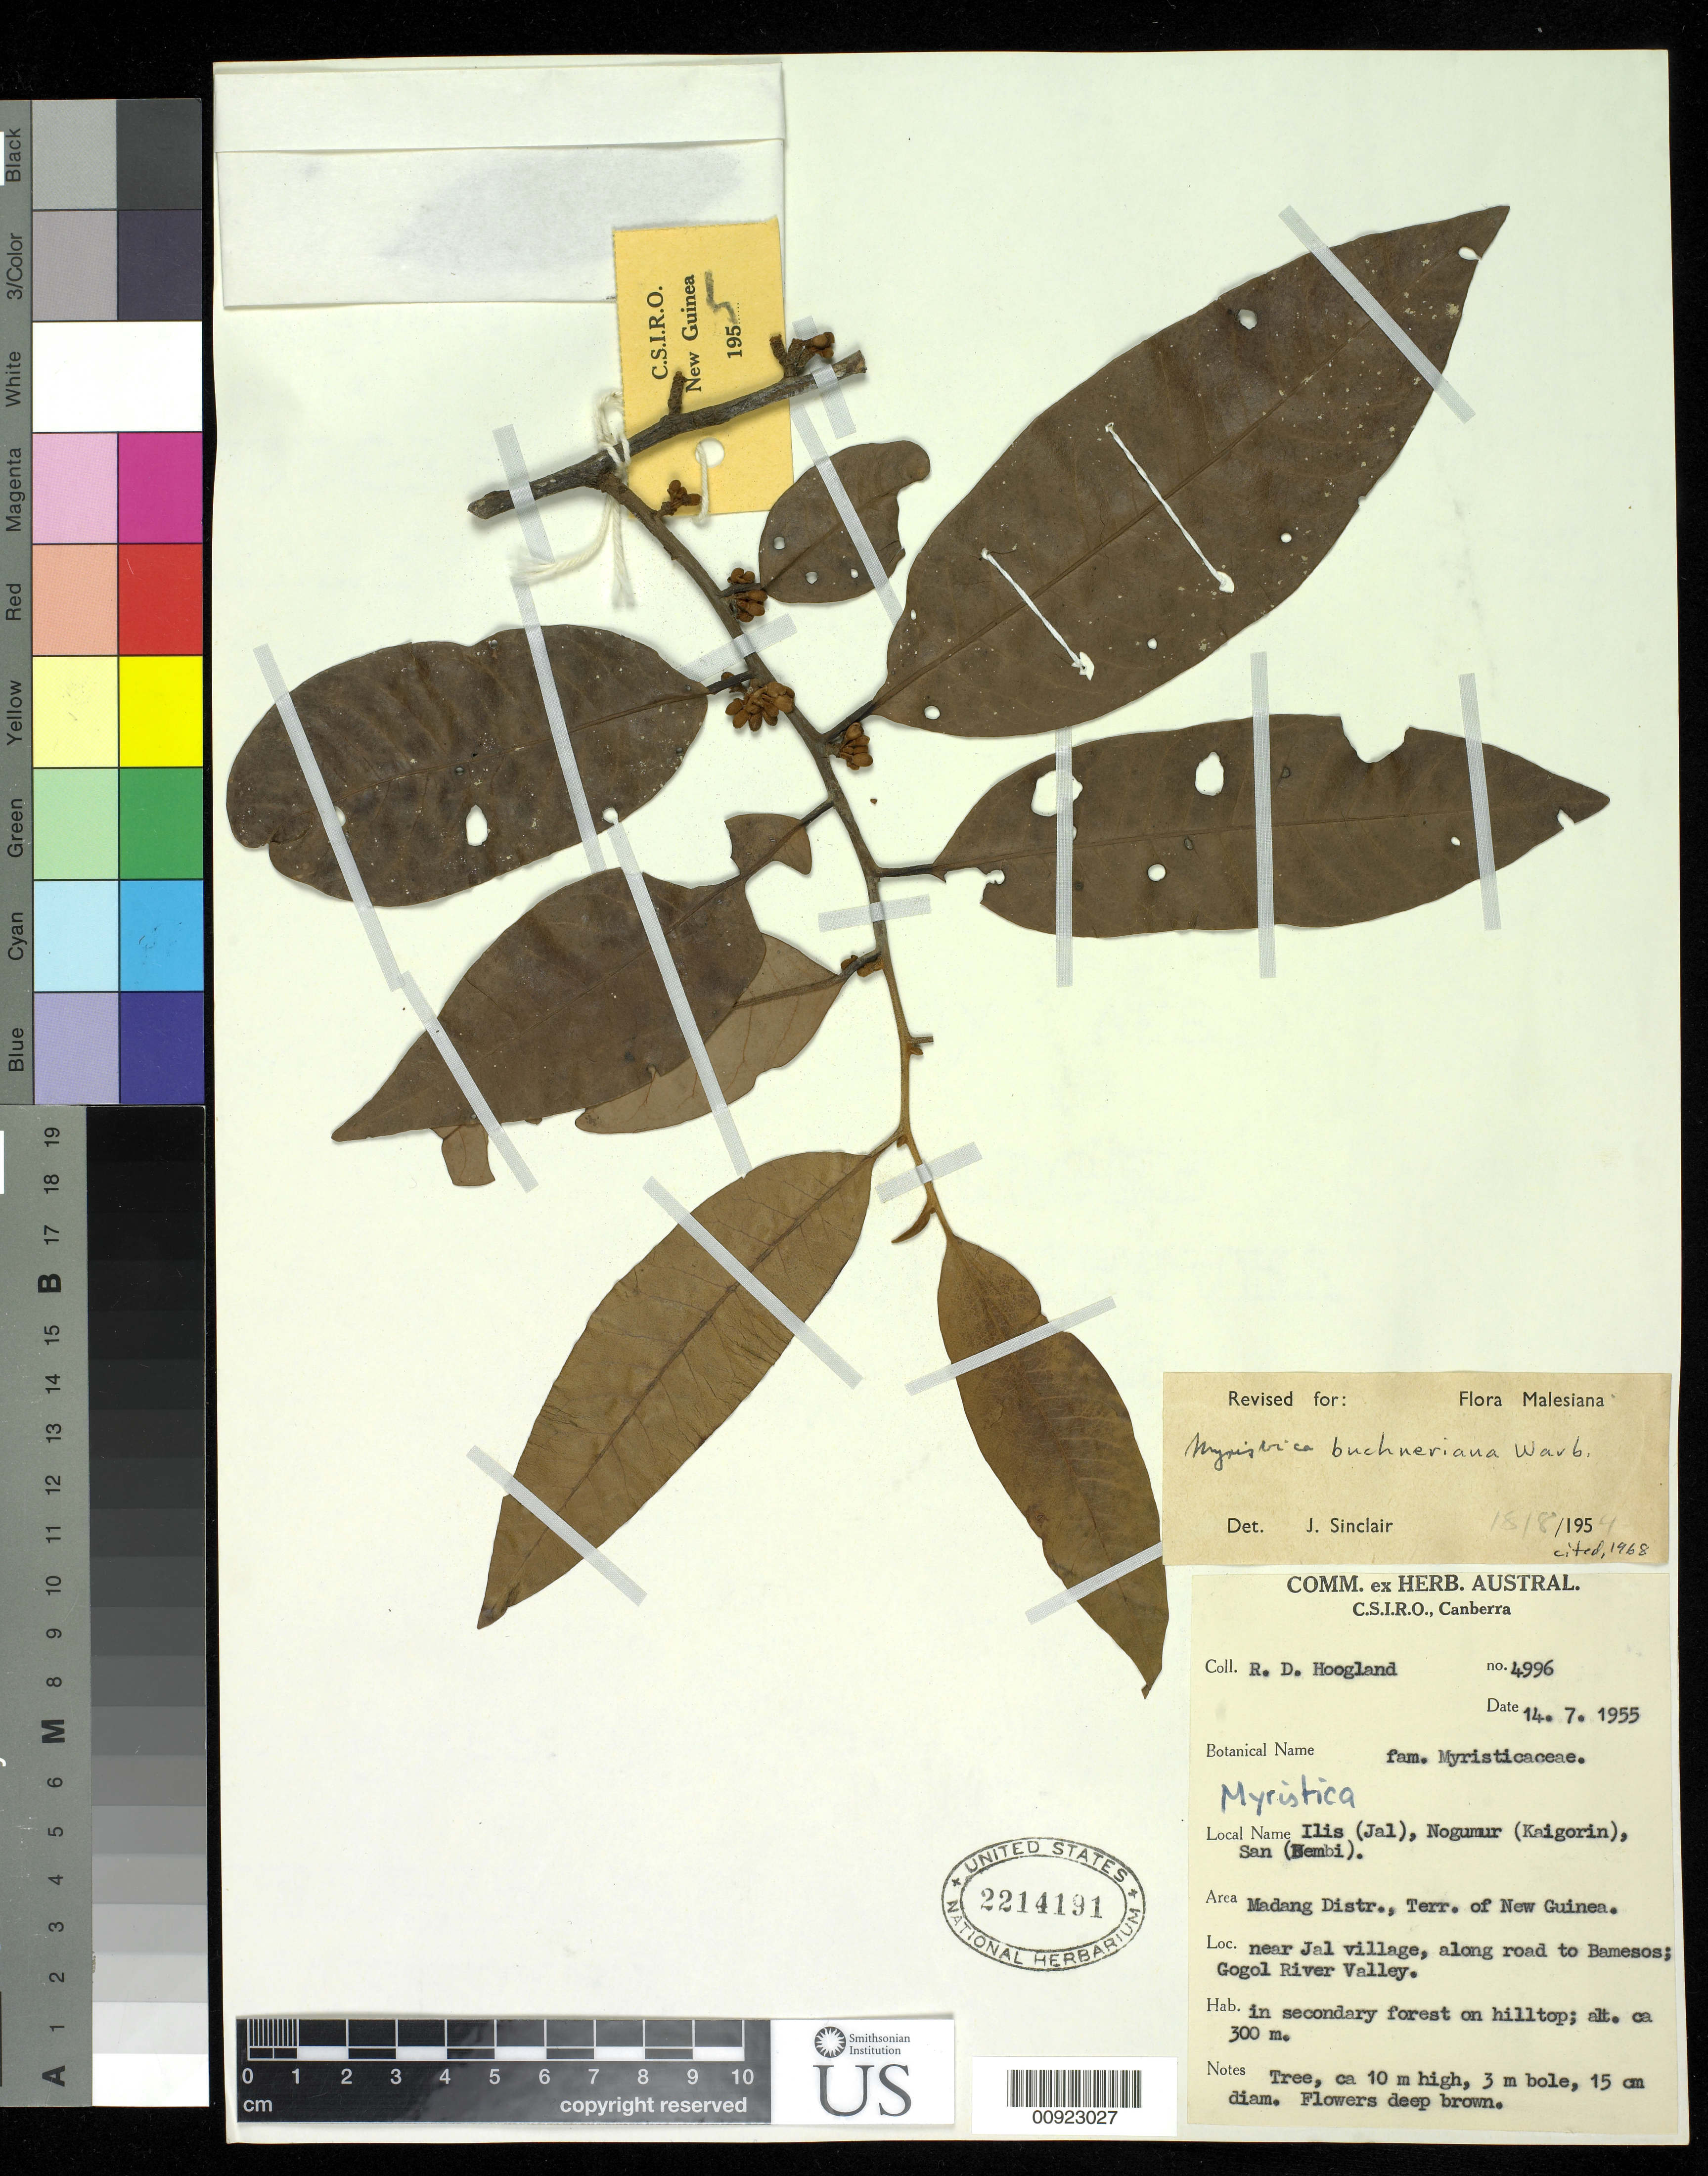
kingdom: Plantae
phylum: Tracheophyta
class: Magnoliopsida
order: Magnoliales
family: Myristicaceae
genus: Myristica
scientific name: Myristica buchneriana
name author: Warb.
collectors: R. D. Hoogland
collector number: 4996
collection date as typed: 14 Jul 1955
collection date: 1955-07-14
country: Papua New Guinea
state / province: Madang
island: New Guinea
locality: near Jal village, along road to Bamesos; Gogol River Valley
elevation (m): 300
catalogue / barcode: US 2214191